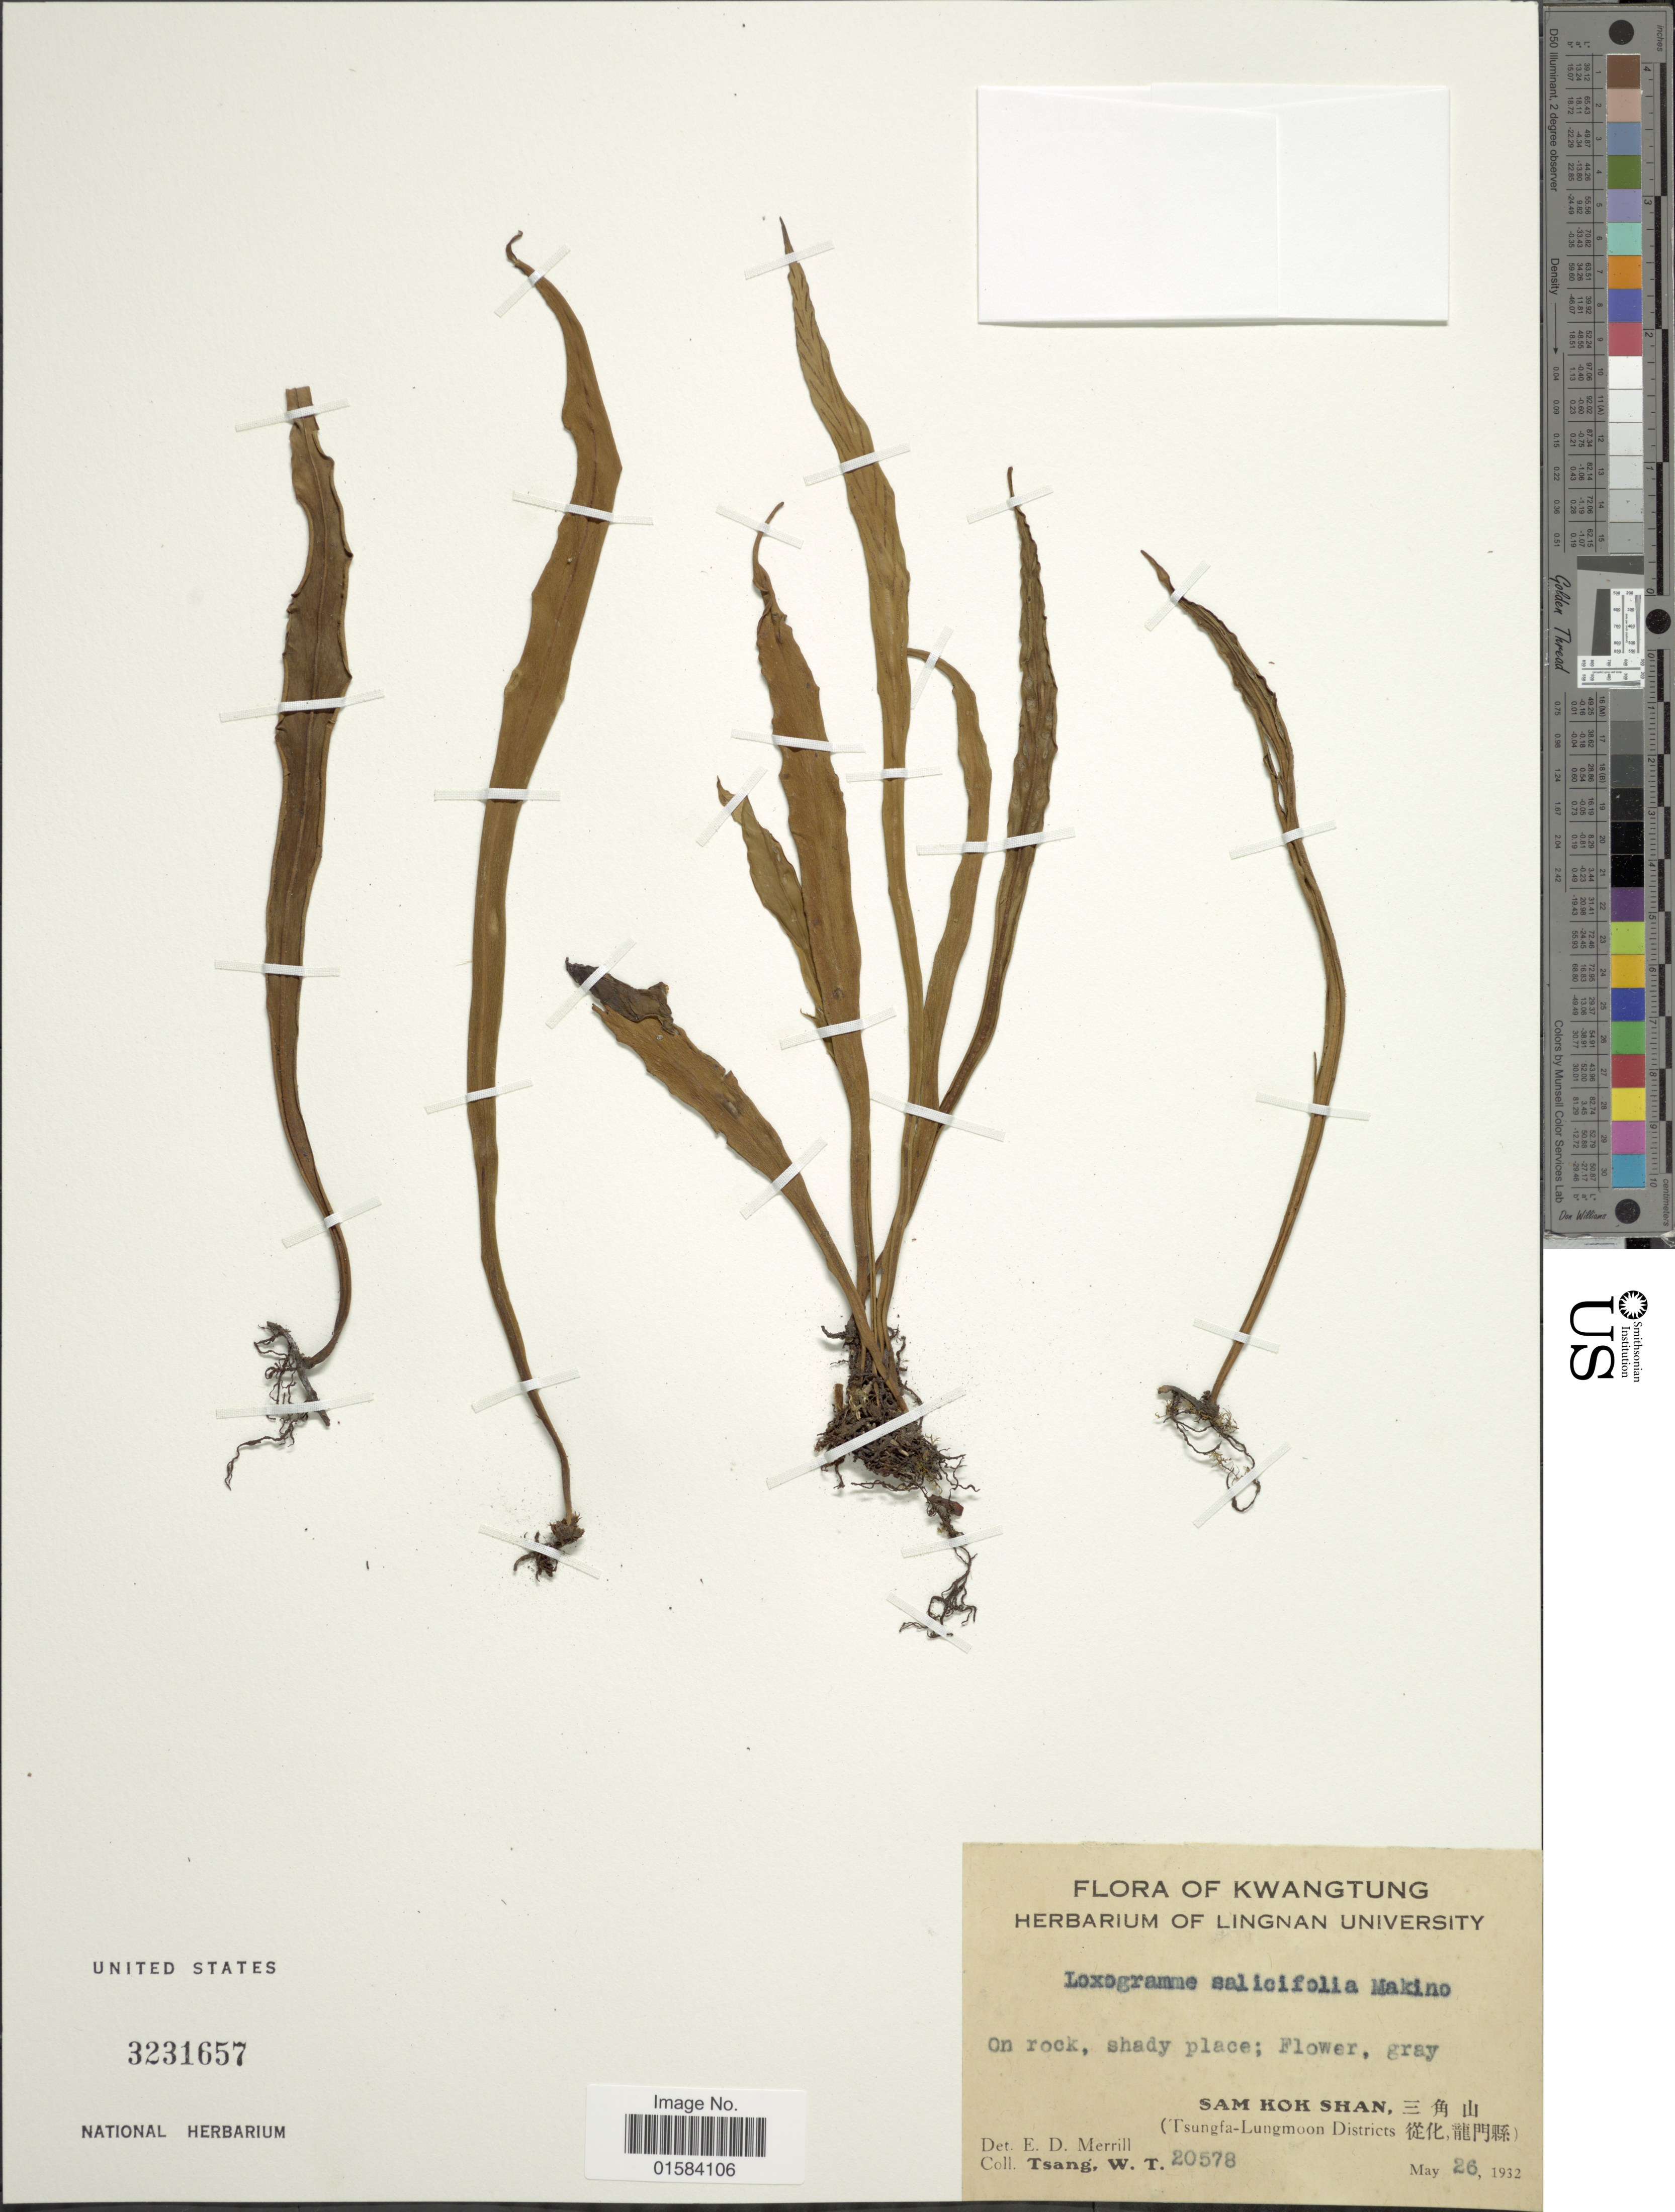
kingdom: Plantae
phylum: Tracheophyta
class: Polypodiopsida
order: Polypodiales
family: Polypodiaceae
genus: Loxogramme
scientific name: Loxogramme salicifolia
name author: (Makino) Makino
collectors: W. T. Tsang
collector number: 20578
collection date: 1932-05-26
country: China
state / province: Guangdong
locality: Kwatung,Sam Kok Shan, (Tsungfa-Lungmoon Districts)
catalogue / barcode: US 3231657